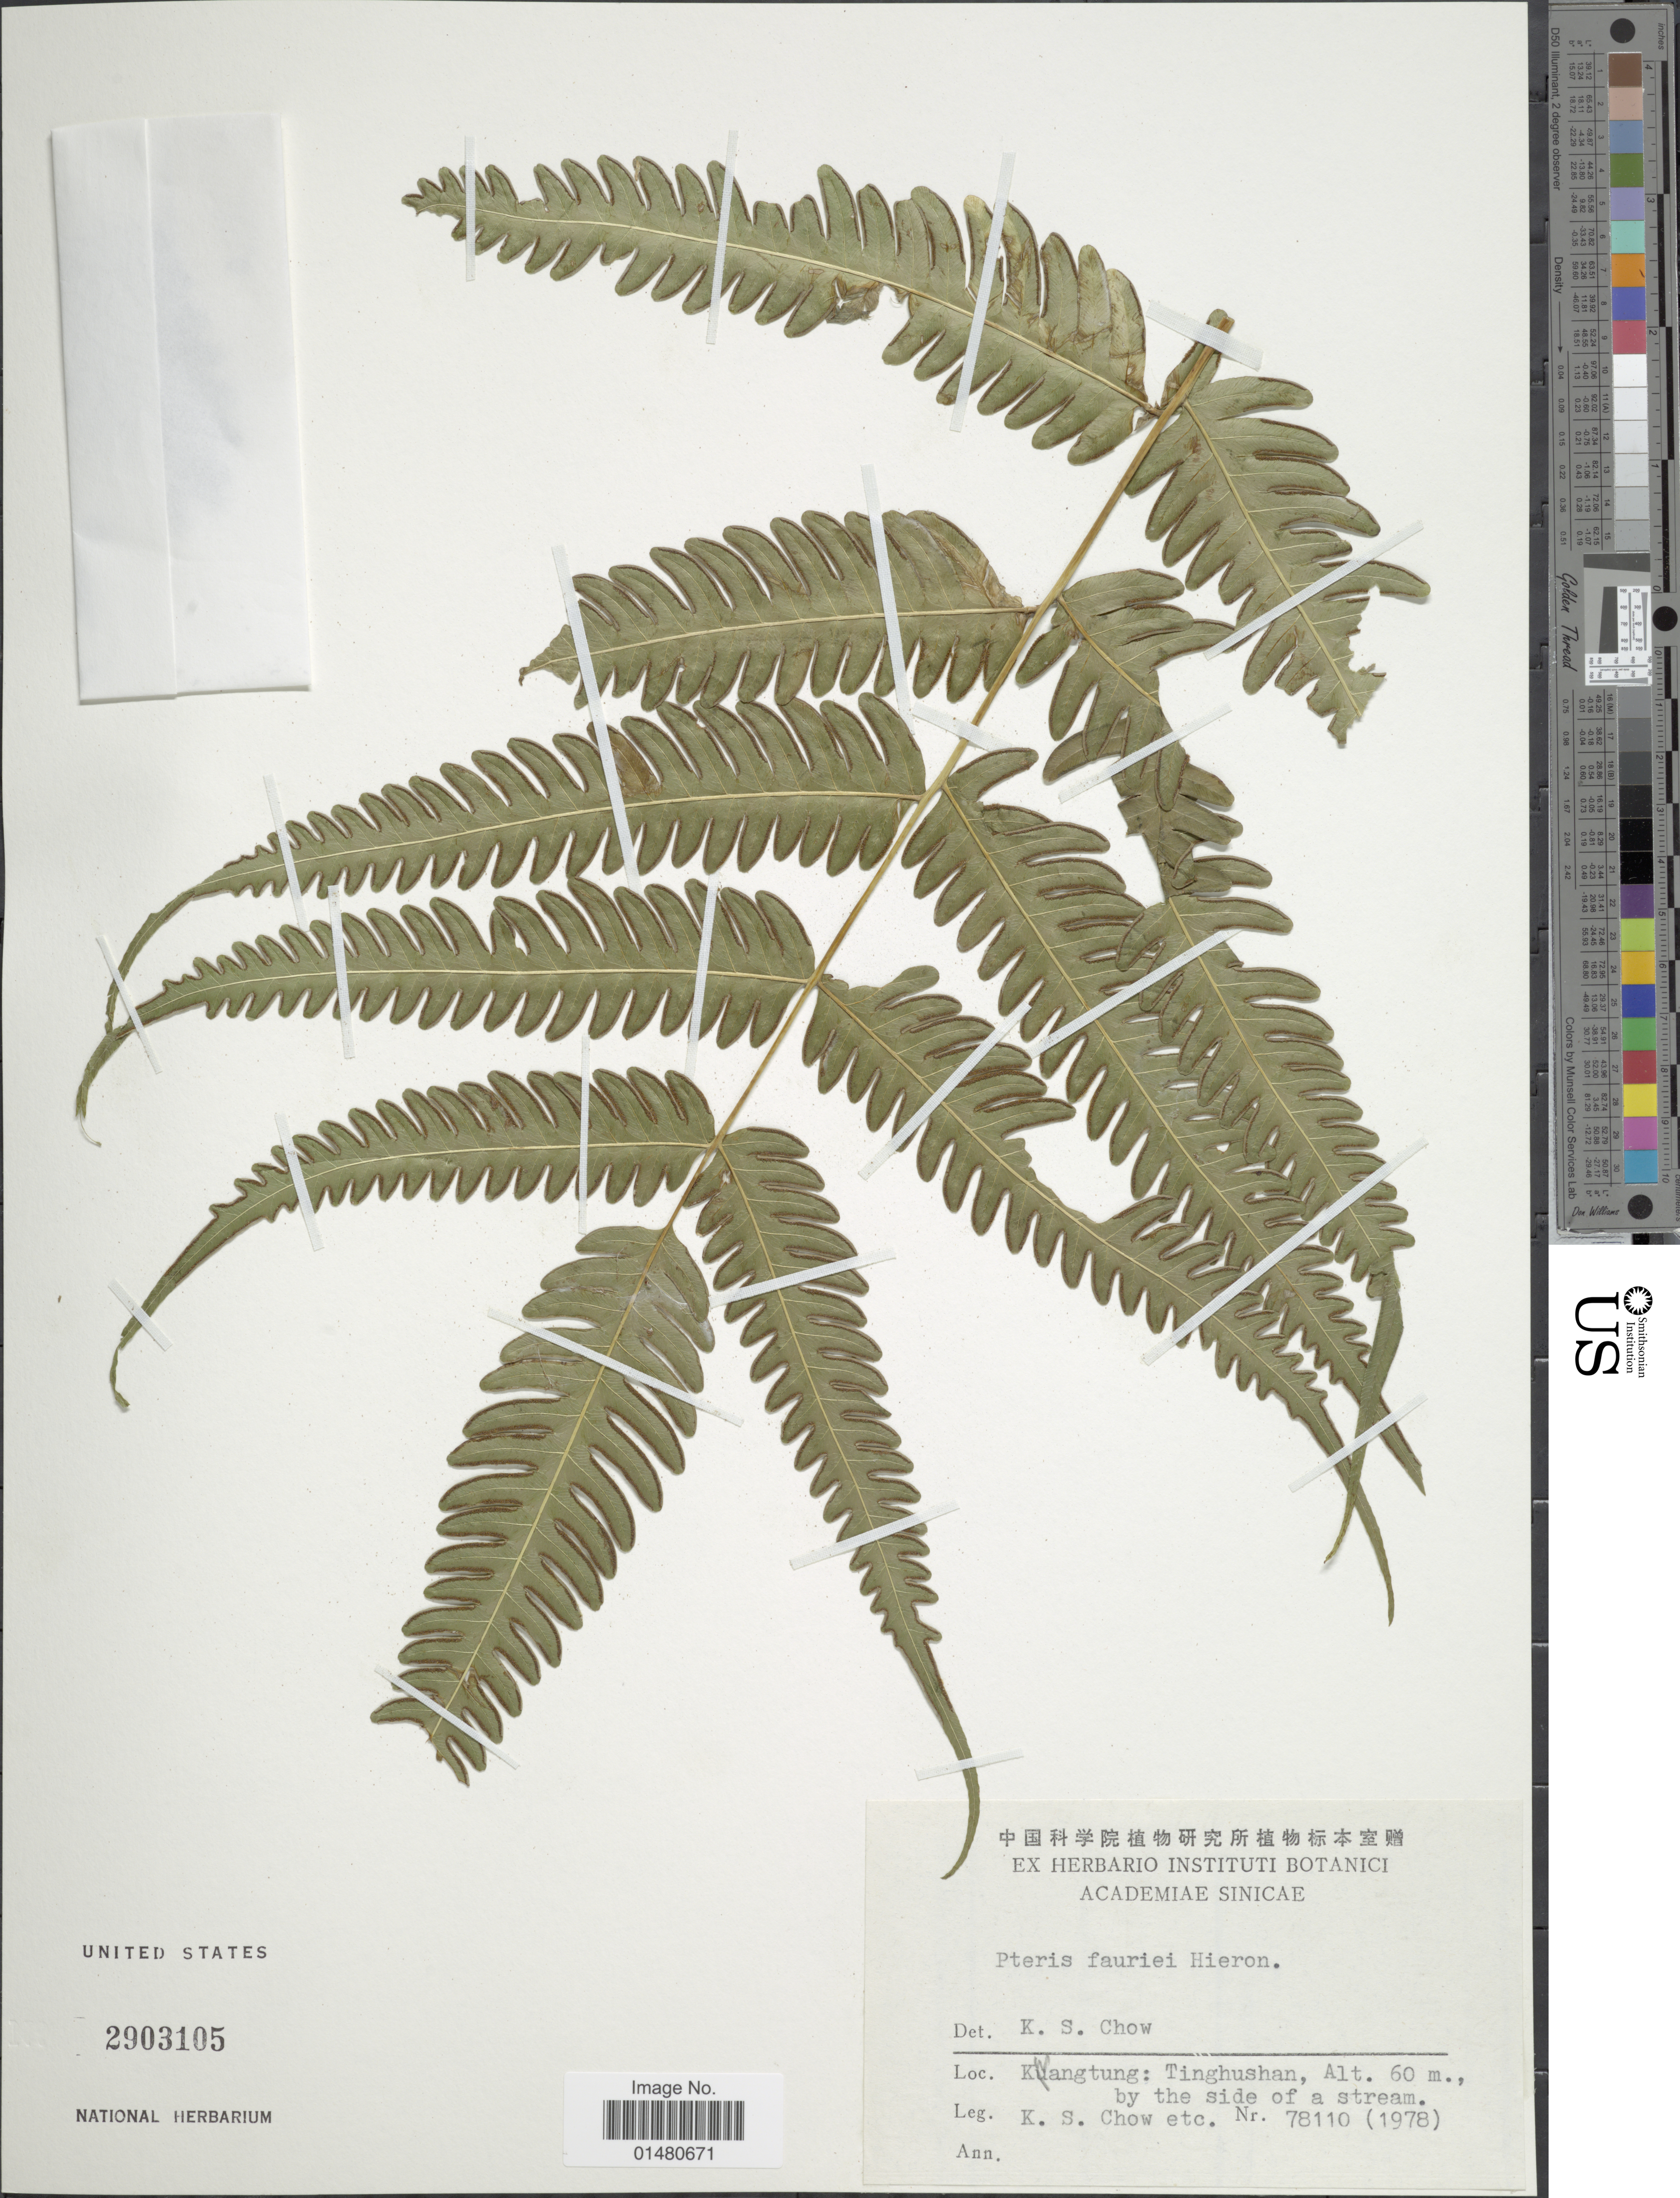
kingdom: Plantae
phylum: Tracheophyta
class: Polypodiopsida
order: Polypodiales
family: Pteridaceae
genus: Pteris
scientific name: Pteris fauriei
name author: Hieron.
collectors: K. S. Chow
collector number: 78110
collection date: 1978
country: China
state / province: Guangdong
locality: Tinghushan, by the side of a stream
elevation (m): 60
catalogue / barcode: US 2903105